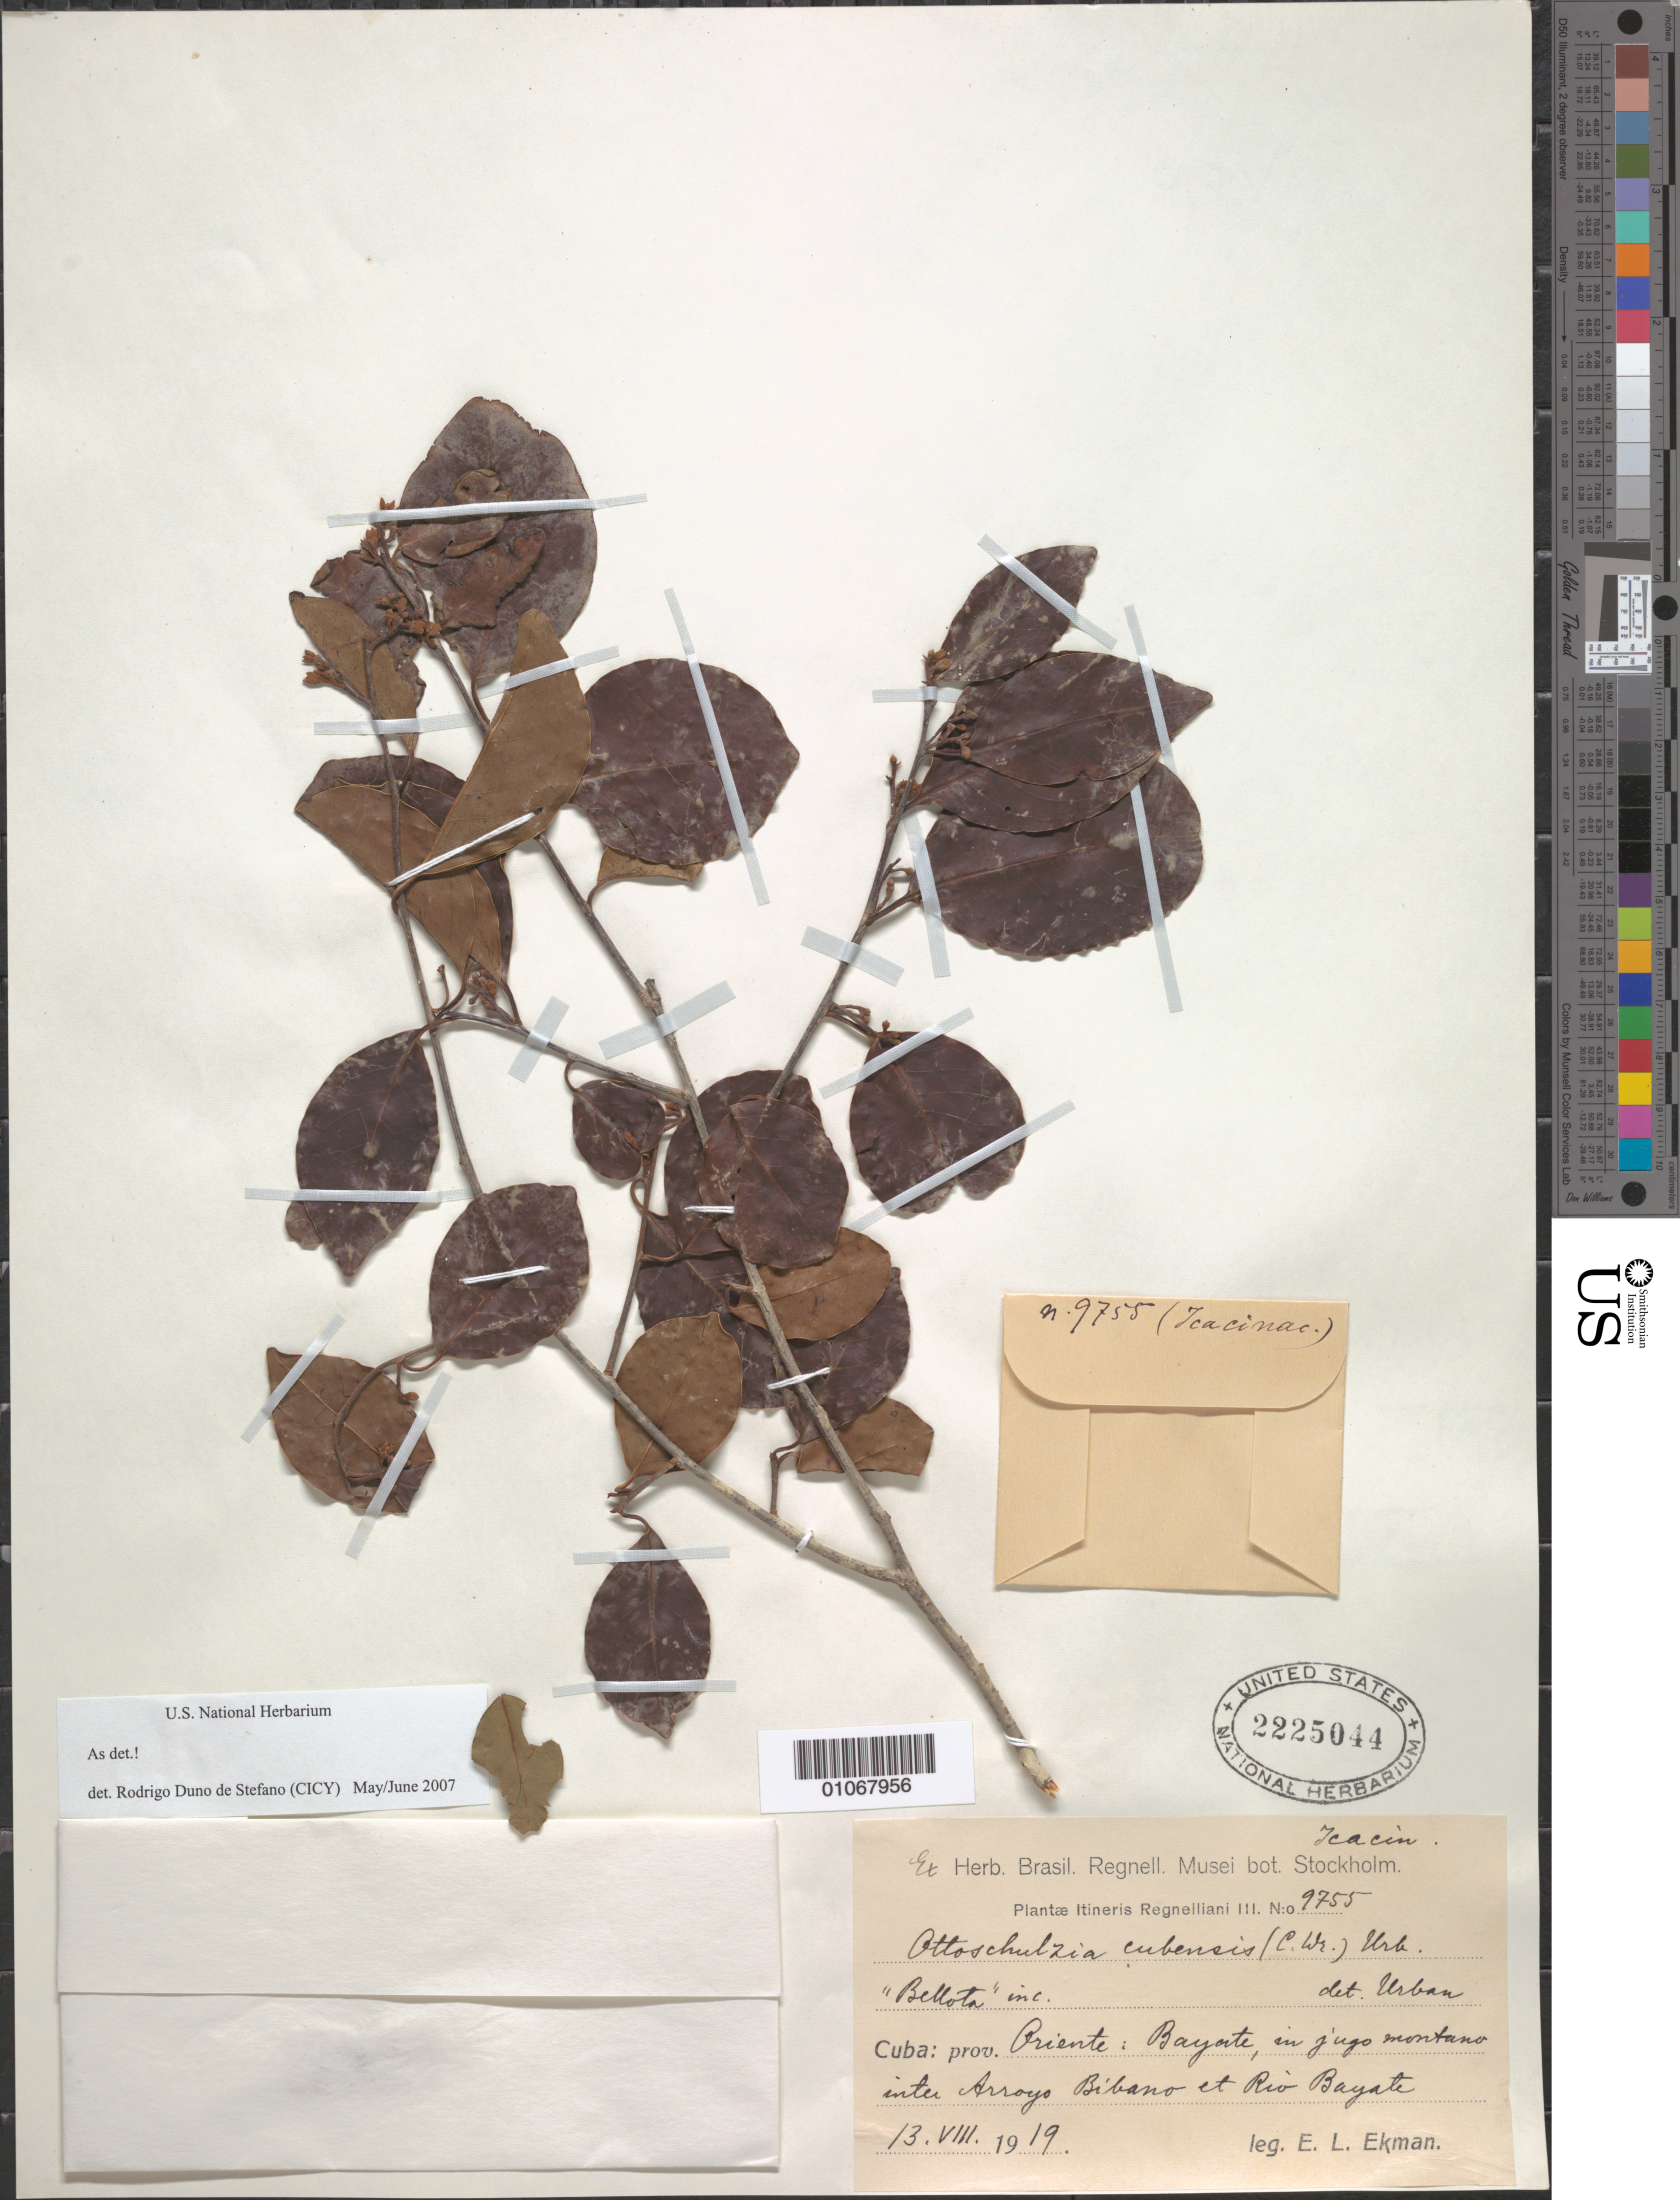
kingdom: Plantae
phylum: Tracheophyta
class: Magnoliopsida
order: Metteniusales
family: Metteniusaceae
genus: Ottoschulzia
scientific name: Ottoschulzia cubensis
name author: (C. Wright ex Griseb.) Urb.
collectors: E. L. Ekman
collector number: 9755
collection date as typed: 13 Aug 1919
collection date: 1919-08-13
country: Cuba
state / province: Oriente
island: Cuba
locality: Bayate, in jugo montano inter Arroyo Bibano et rio Bayate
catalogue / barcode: US 2225044